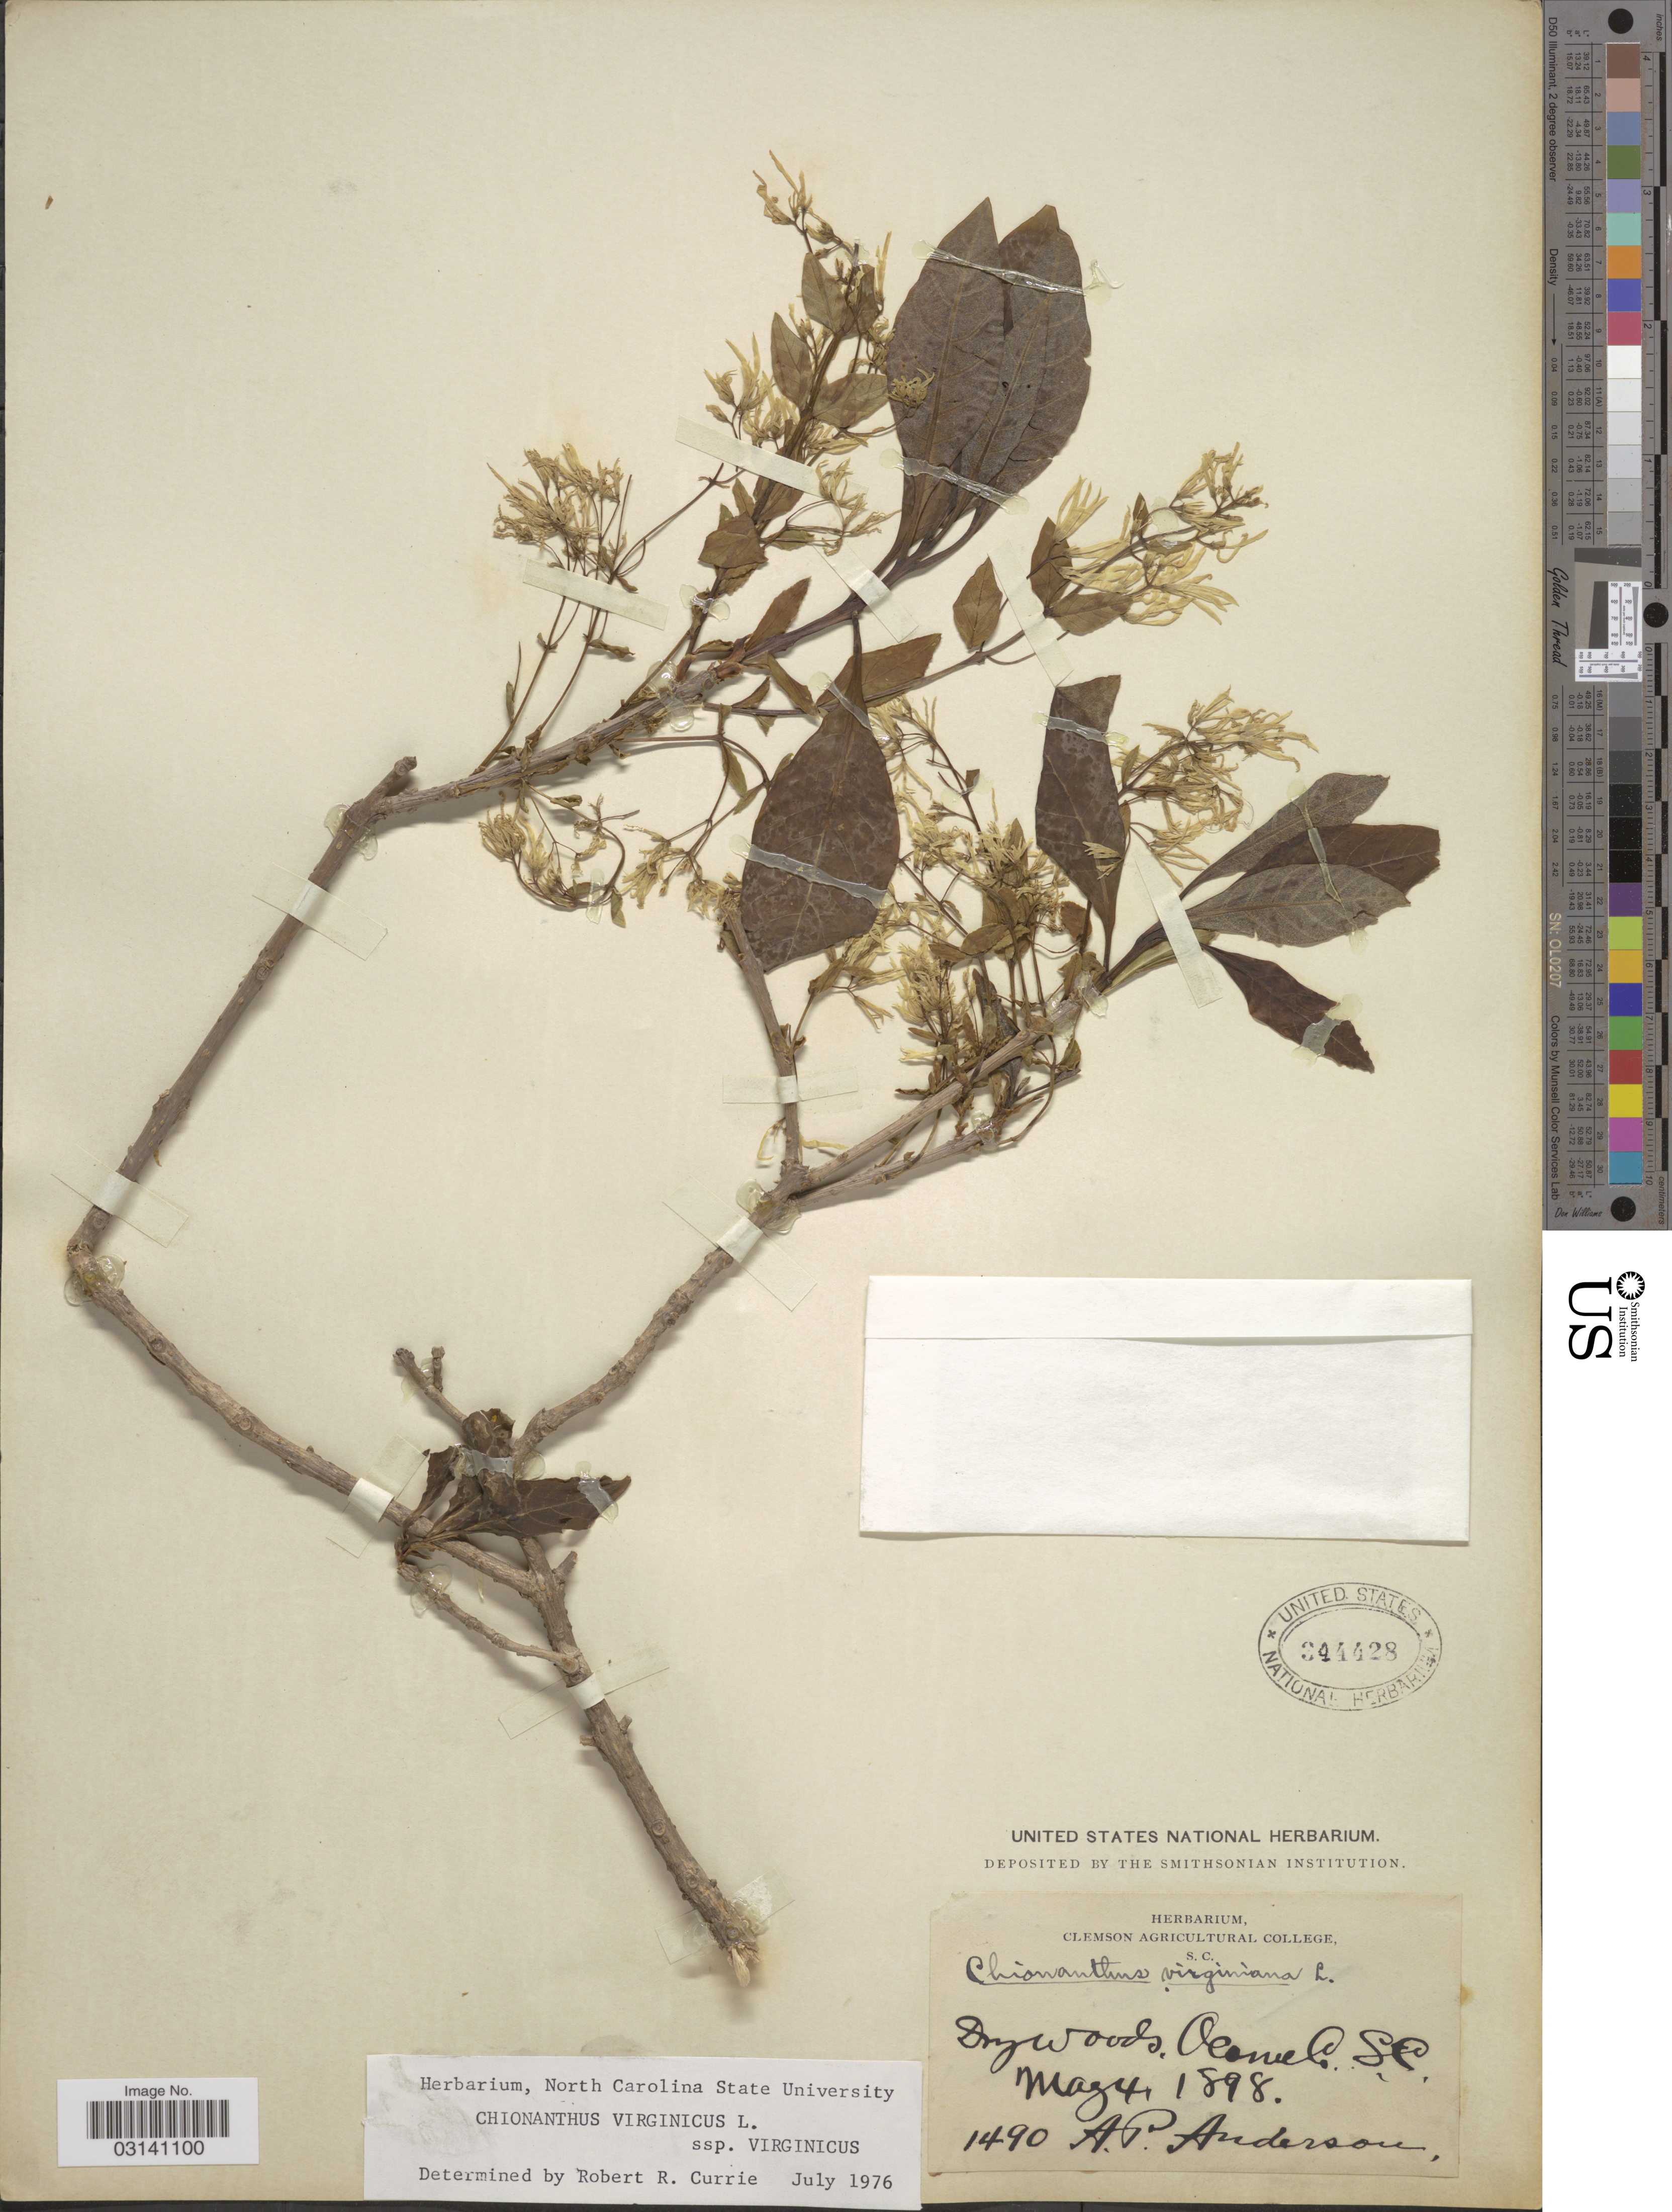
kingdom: Plantae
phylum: Tracheophyta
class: Magnoliopsida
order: Lamiales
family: Oleaceae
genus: Chionanthus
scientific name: Chionanthus virginicus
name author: L.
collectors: A. P. Anderson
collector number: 1490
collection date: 1898-05-04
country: United States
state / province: South Carolina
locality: Oconee Co., S. C.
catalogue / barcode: US 344428